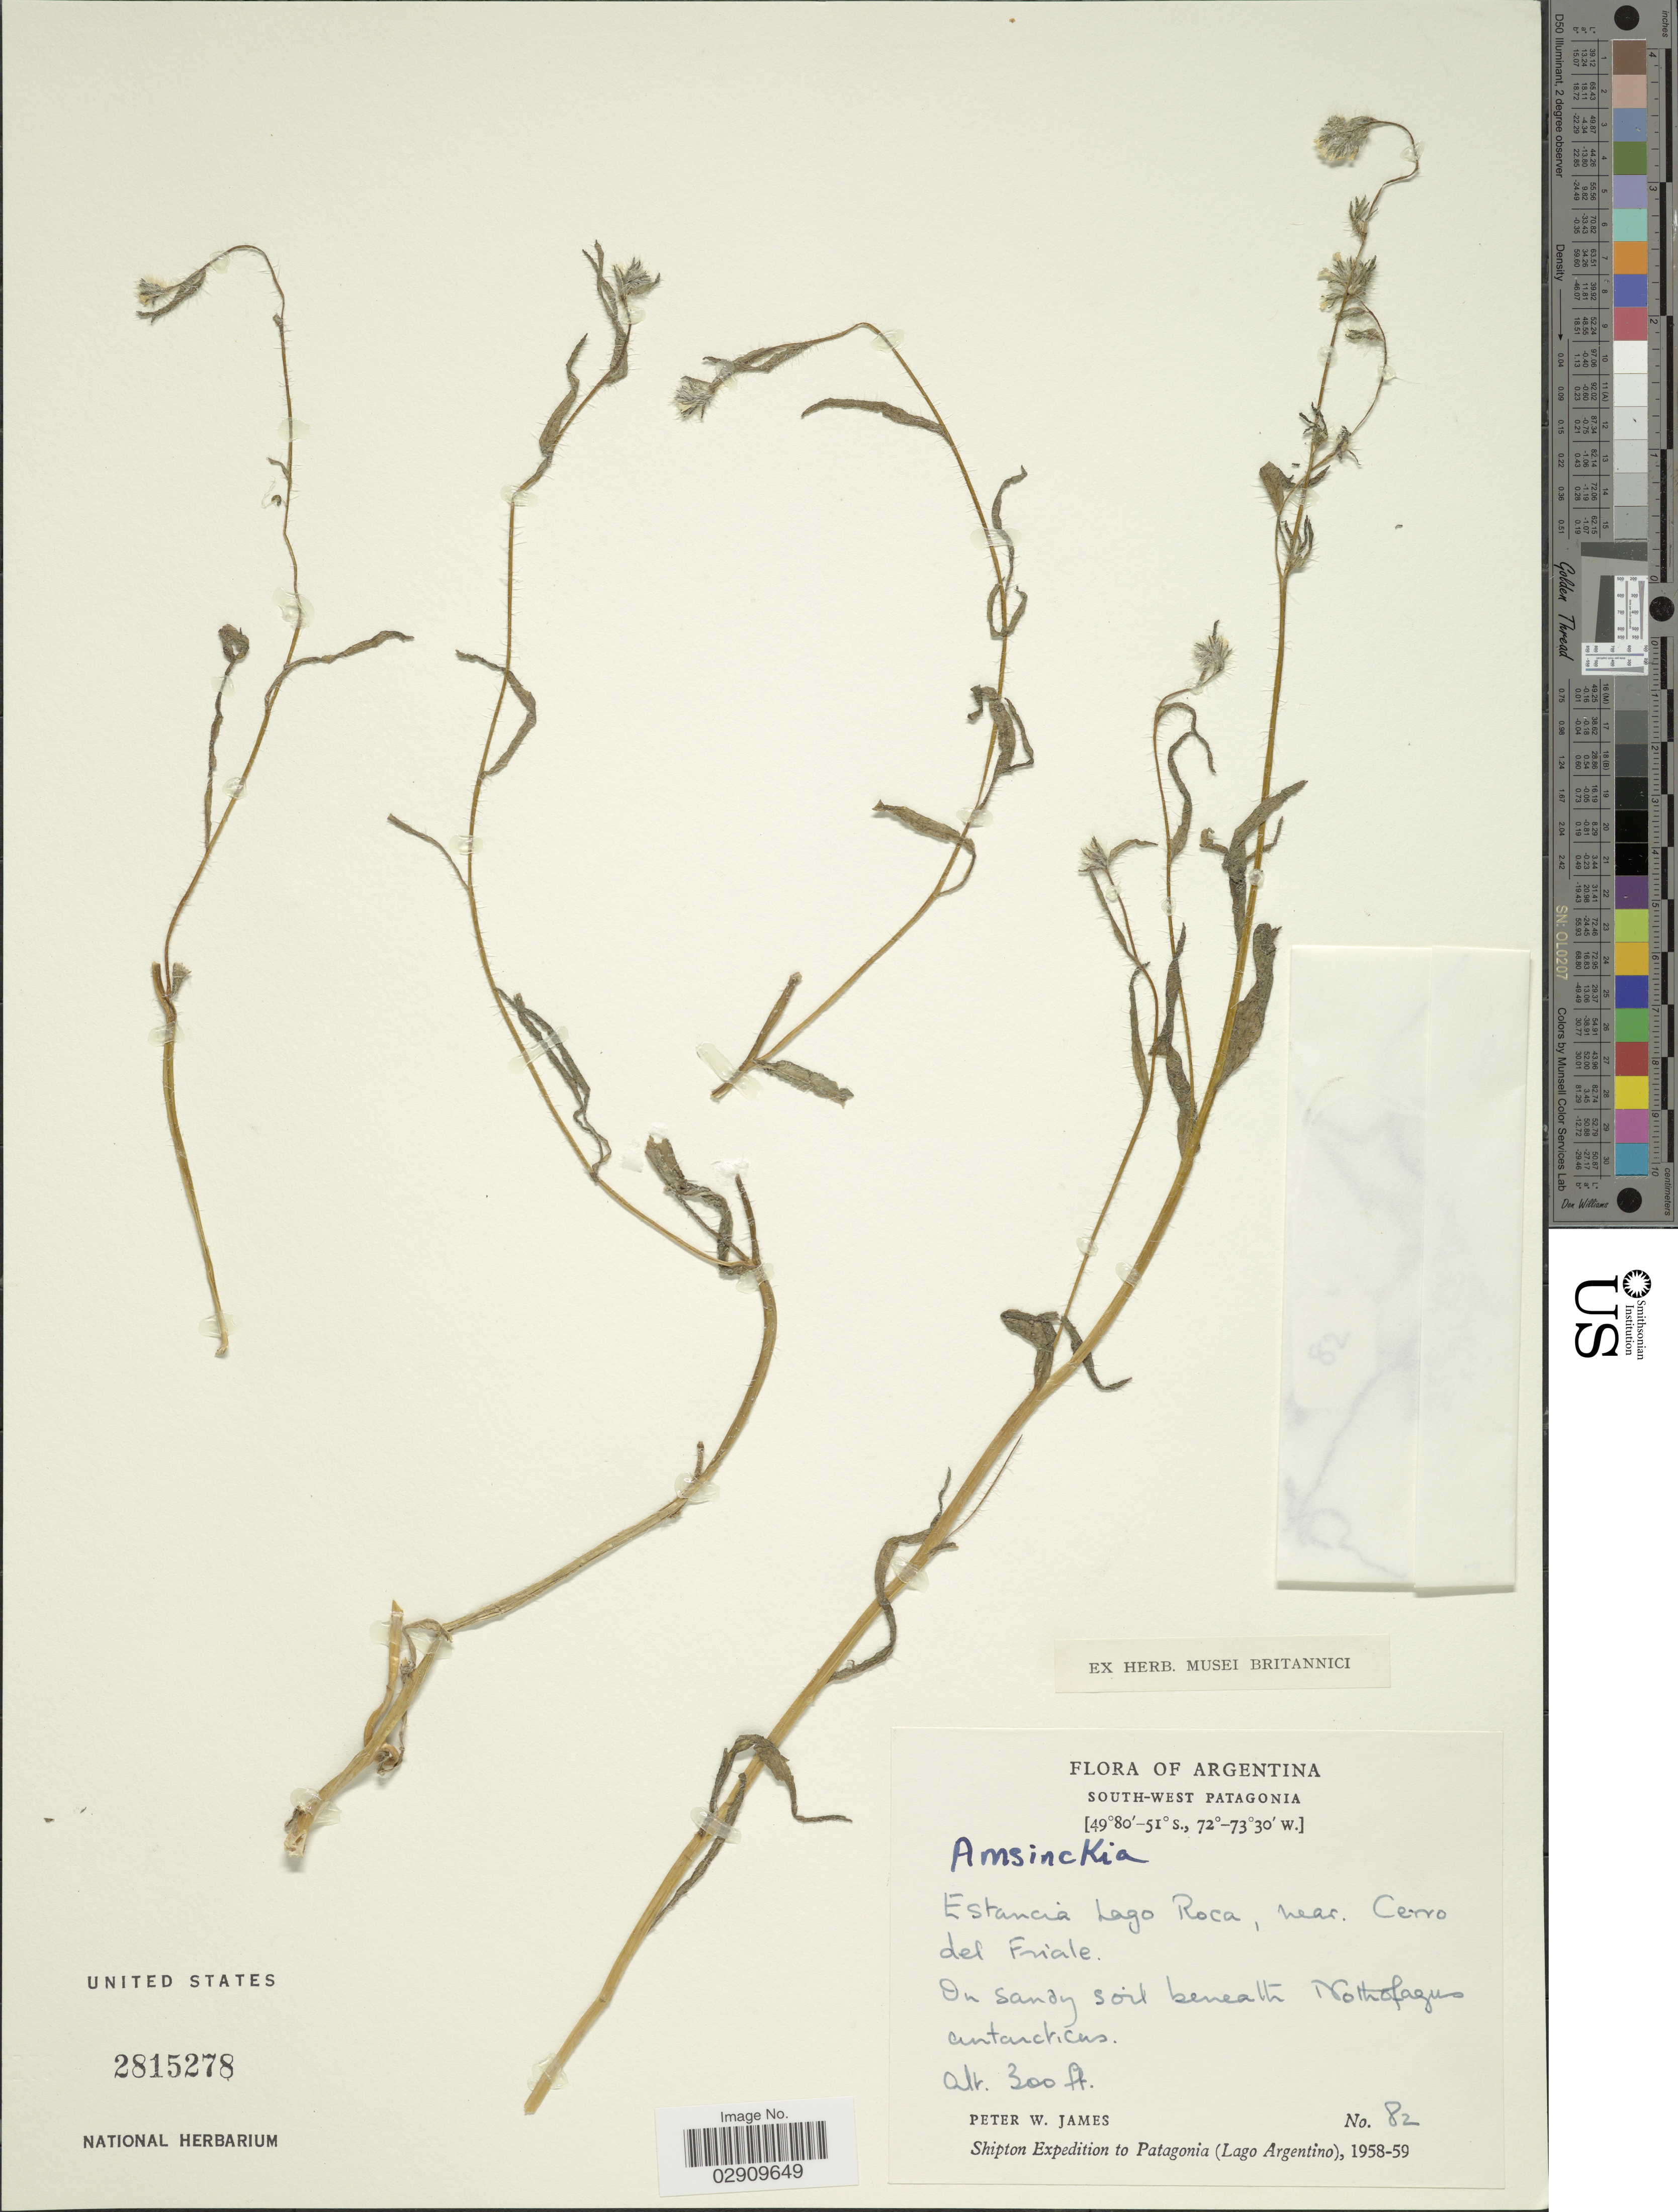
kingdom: Plantae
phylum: Tracheophyta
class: Magnoliopsida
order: Boraginales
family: Boraginaceae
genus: Amsinckia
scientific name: Amsinckia sp.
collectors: P. James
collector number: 82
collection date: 1958/1959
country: Argentina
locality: South-west Patagonia, Estancia Lago Roca, near Cerro del Friale, Patagonia, Lago Argentino.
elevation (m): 91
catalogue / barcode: US 2815278